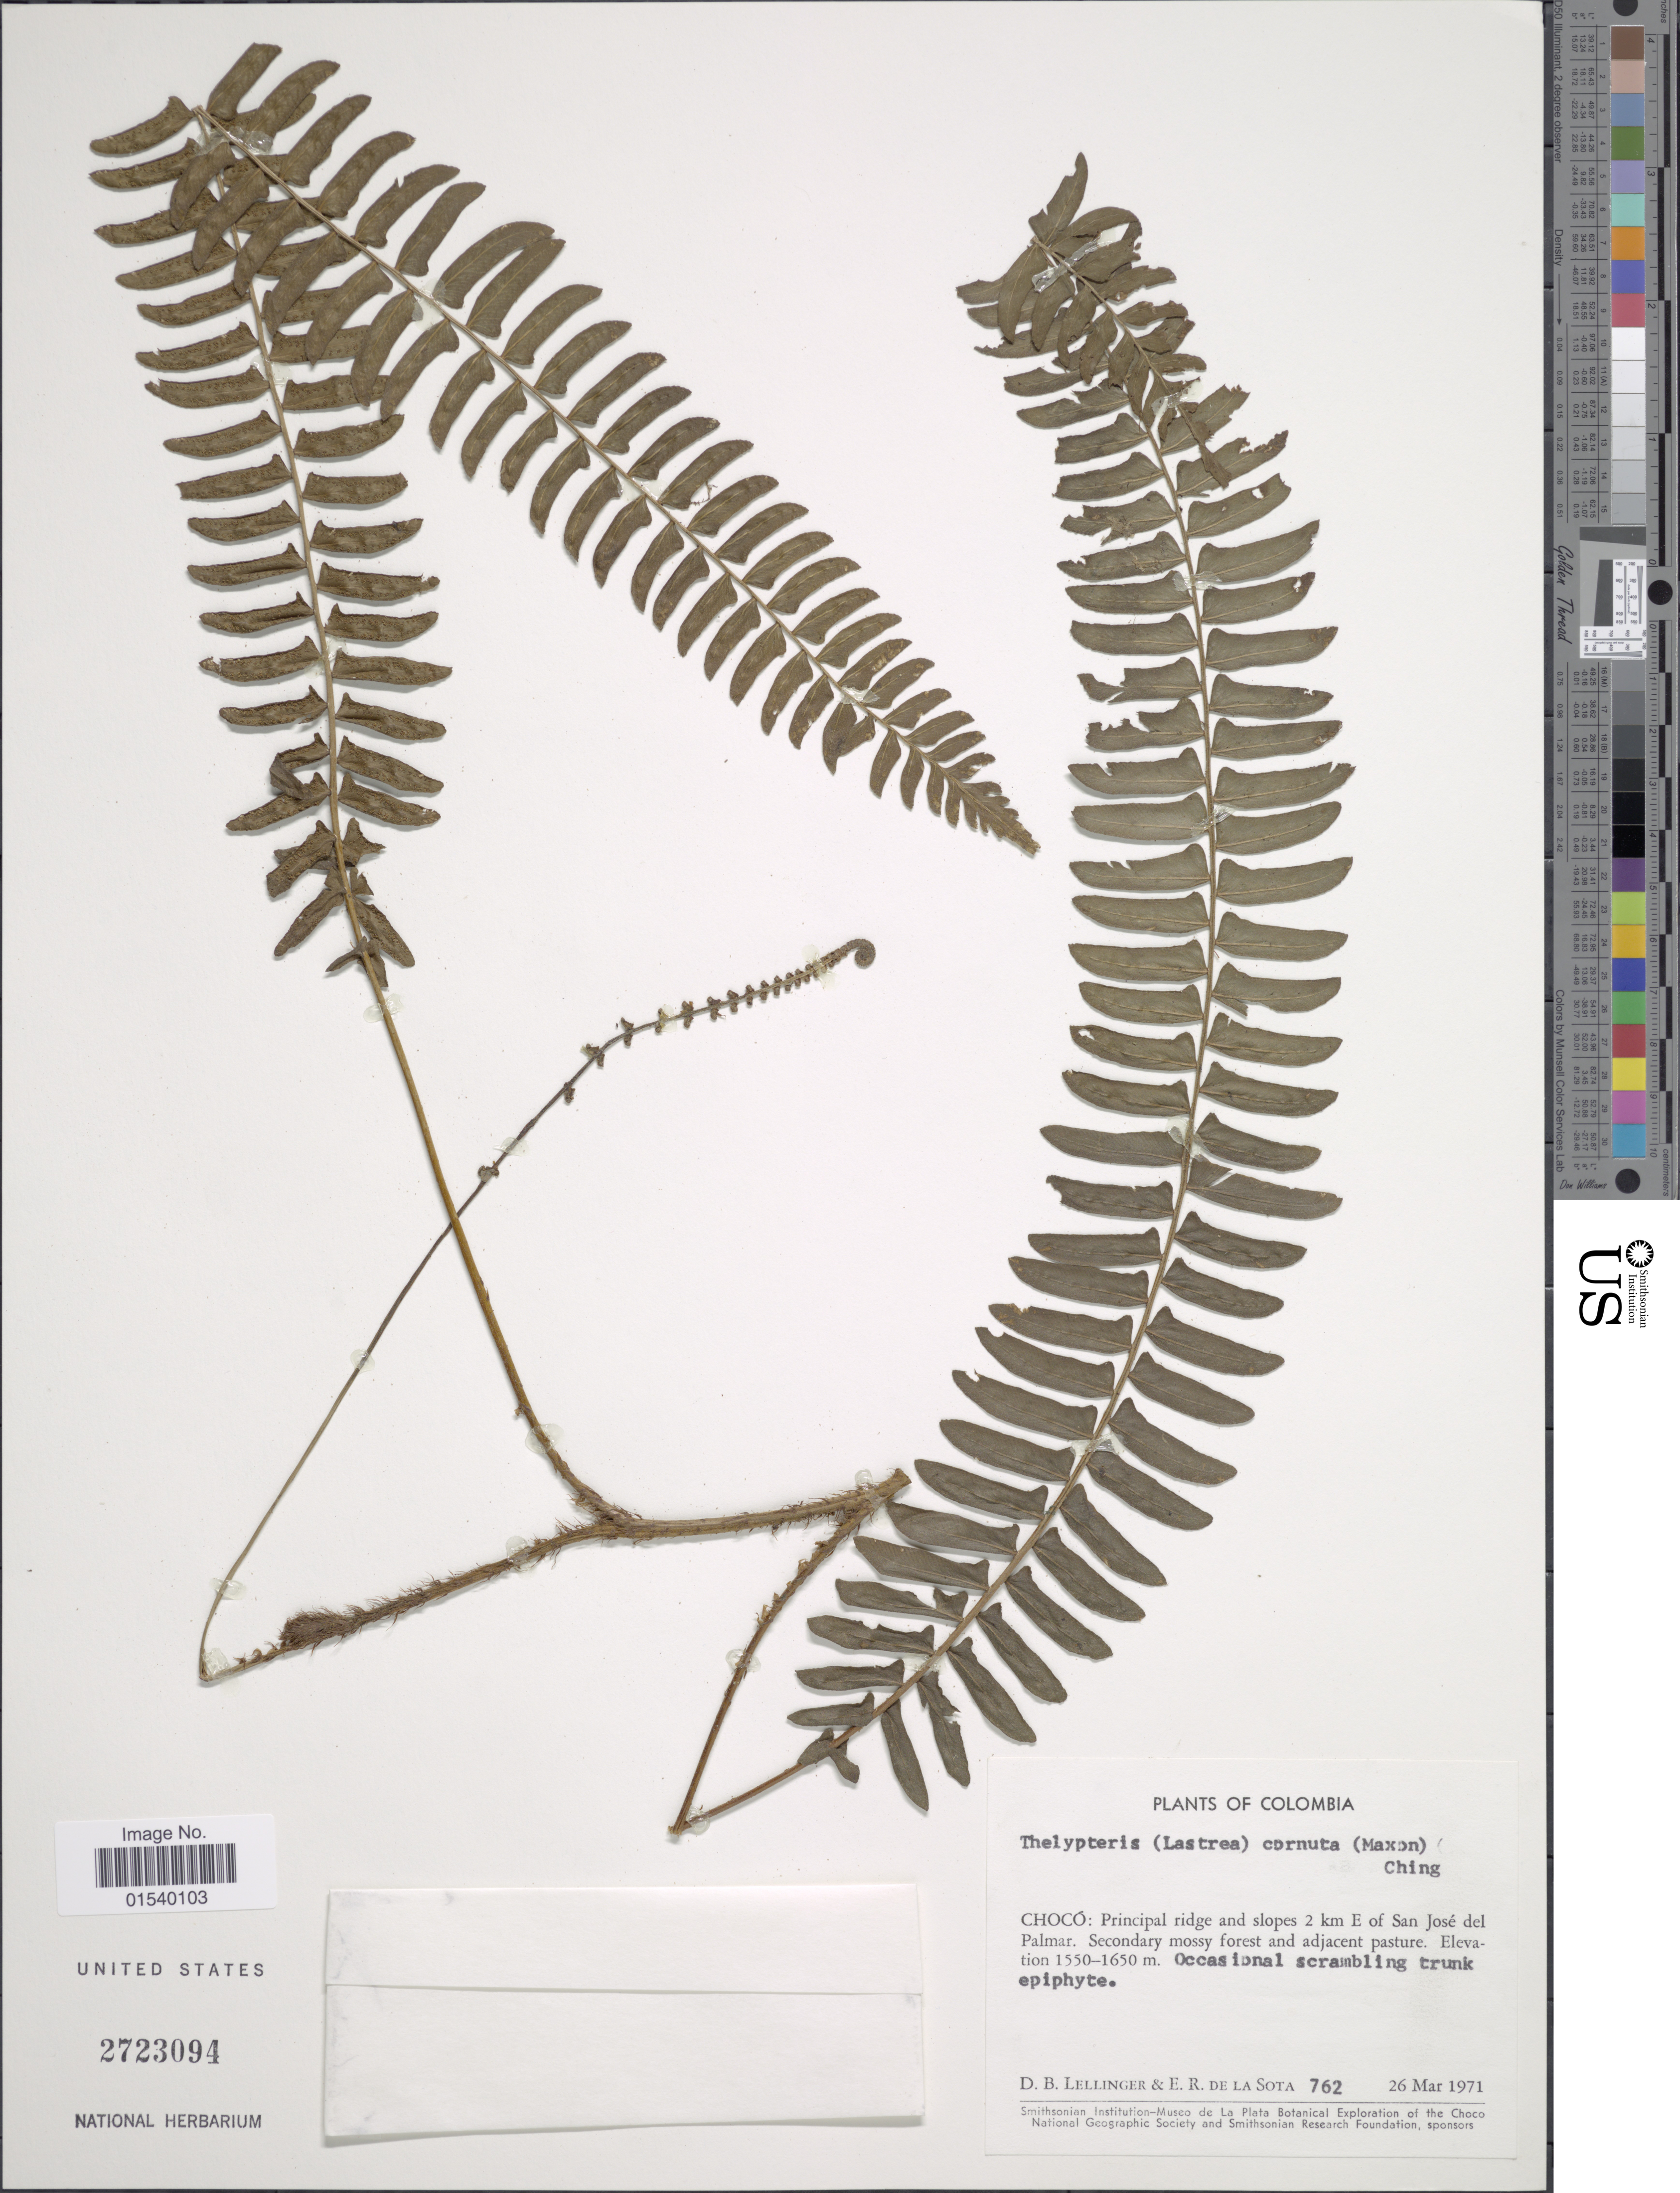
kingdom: Plantae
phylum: Tracheophyta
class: Polypodiopsida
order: Polypodiales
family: Thelypteridaceae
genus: Amauropelta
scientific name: Amauropelta cornuta (Maxon) comb. nov., ined. 2015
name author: (Maxon)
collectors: D. B. Lellinger & E. R. de la Sota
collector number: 762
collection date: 1971-03-26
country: Colombia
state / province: Chocó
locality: Principal ridge and slopes 2 km E of San José del Palmar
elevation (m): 1550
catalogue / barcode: US 2723094